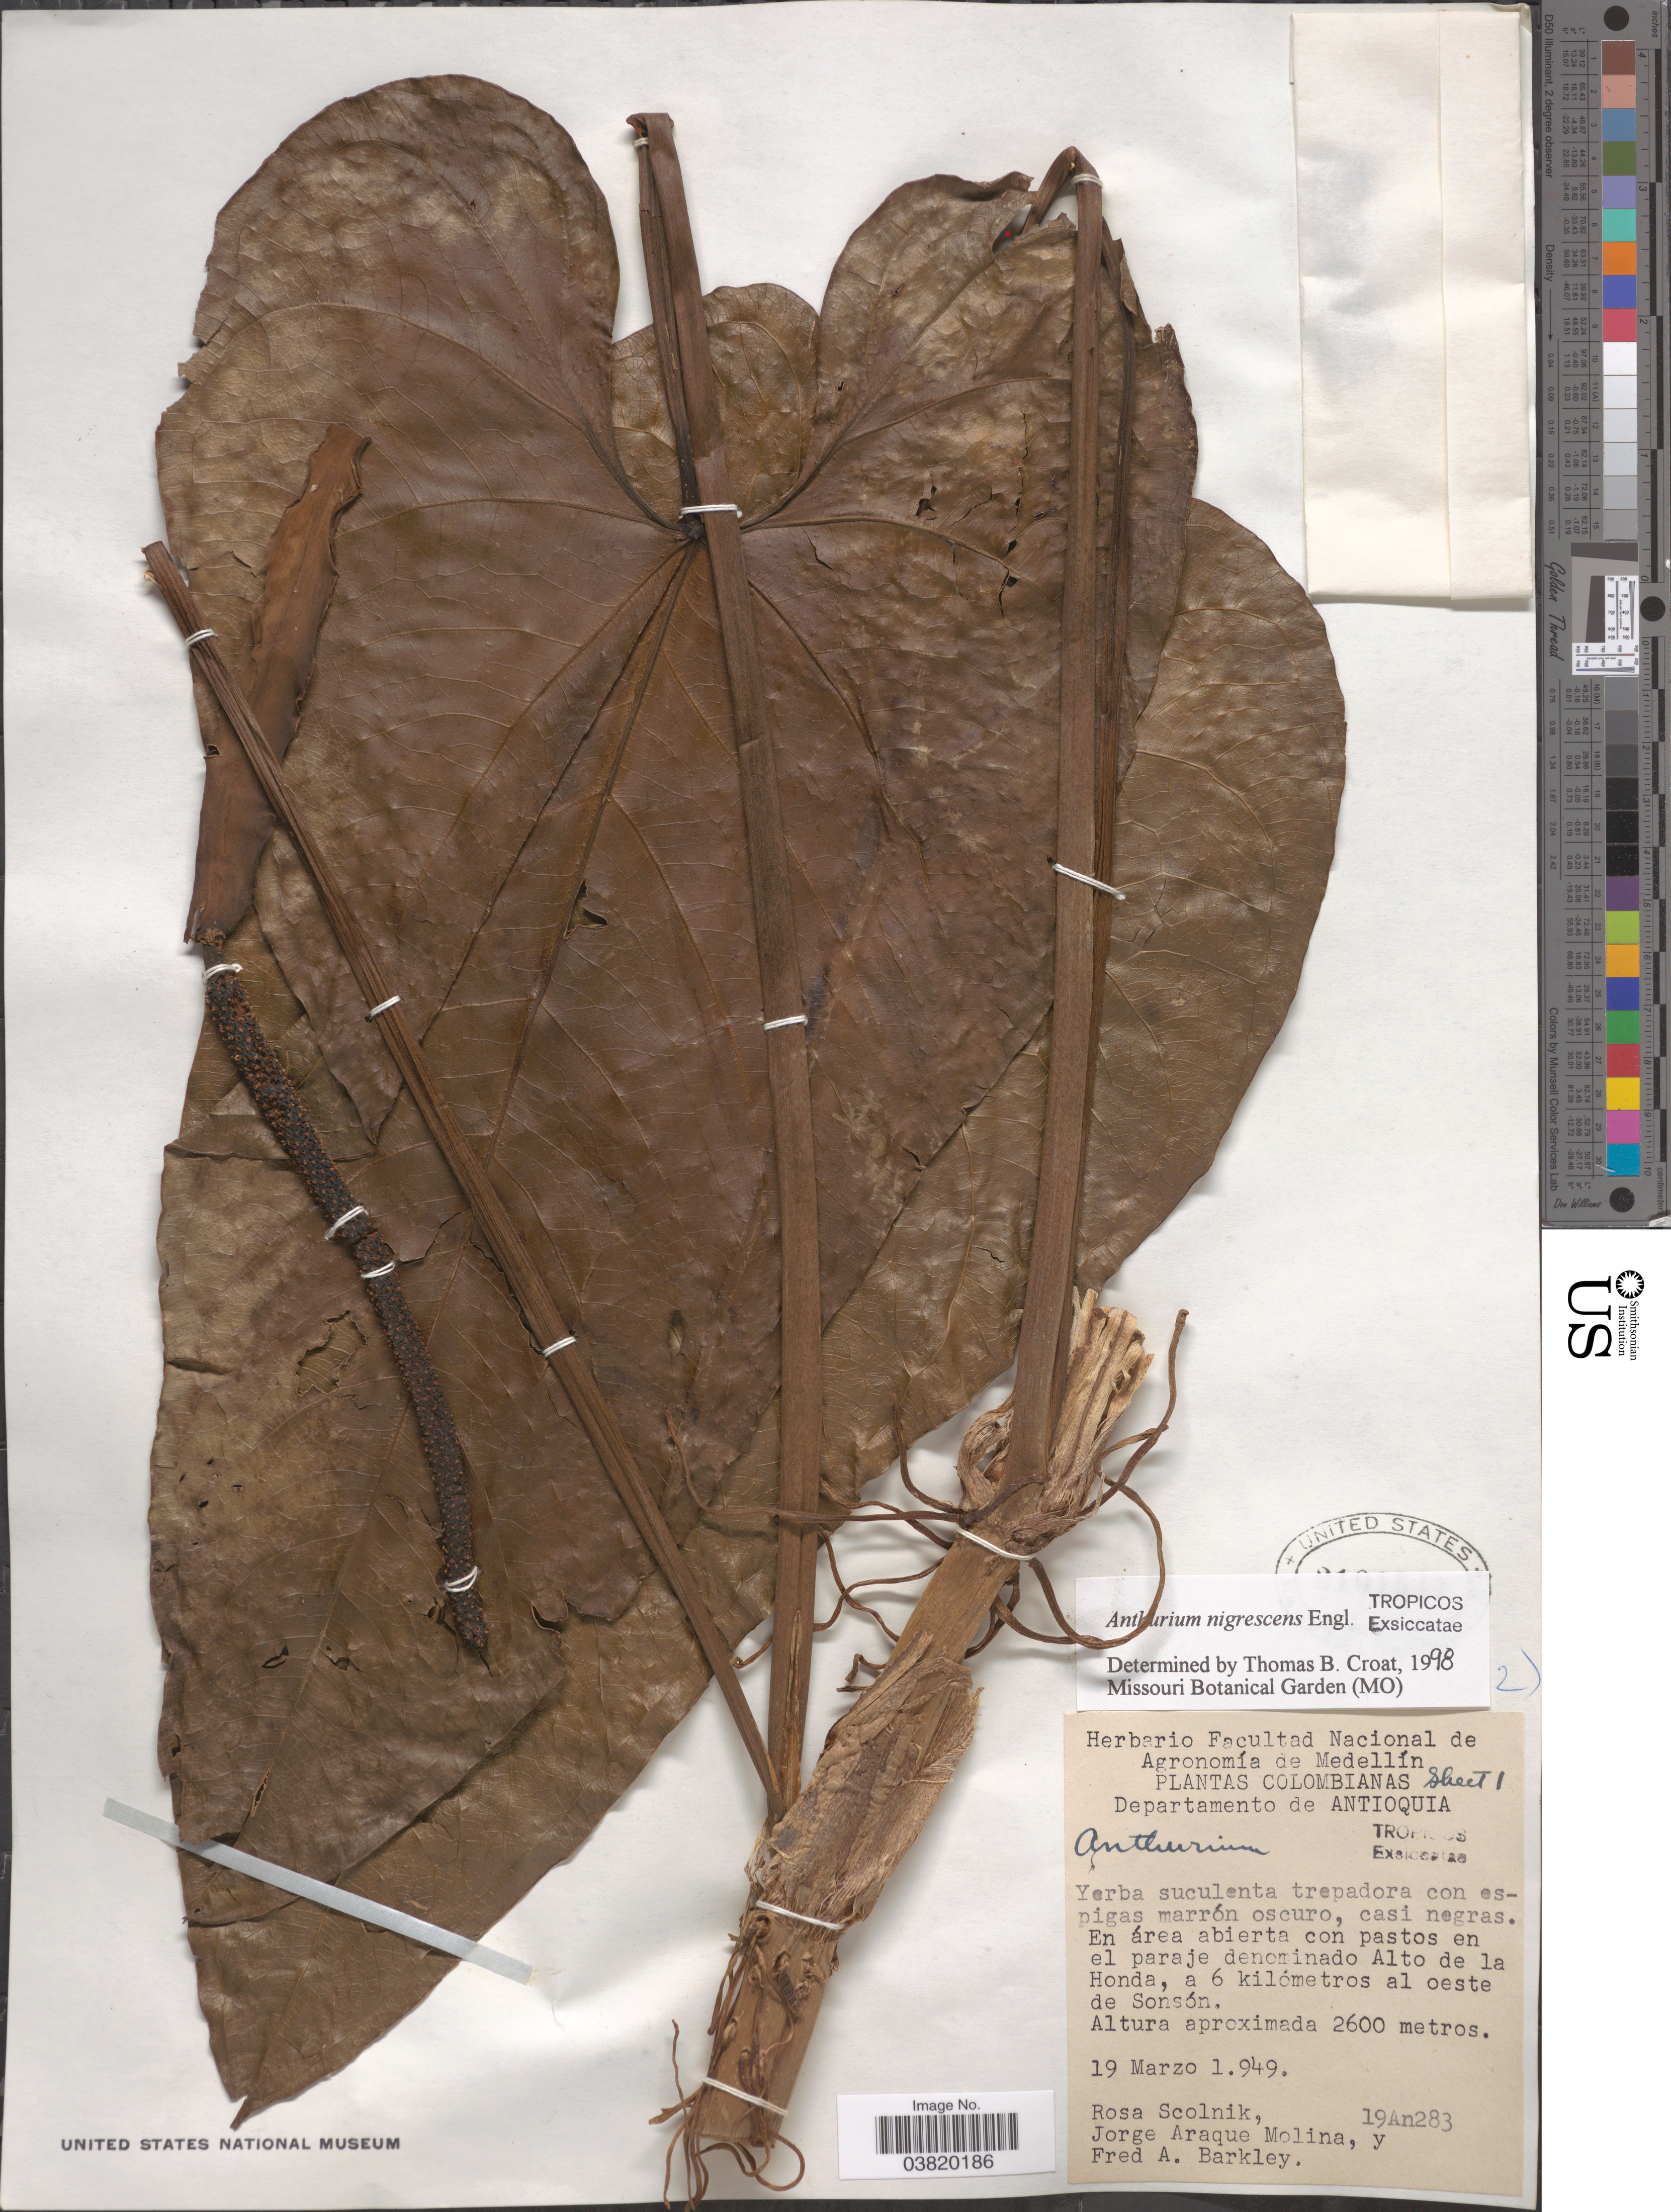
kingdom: Plantae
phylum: Tracheophyta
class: Liliopsida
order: Alismatales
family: Araceae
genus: Anthurium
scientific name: Anthurium nigrescens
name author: Engl.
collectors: R. Scolnik, J. Araque Molina & F. A. Barkley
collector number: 19An283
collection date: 1949-03-19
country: Colombia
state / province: Antioquia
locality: Departamento de Antioquia. En área abierta con pastos en el paraje denominado Alto de la Honda, a 6 kilómetros al oeste de Sonsón.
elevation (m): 2600